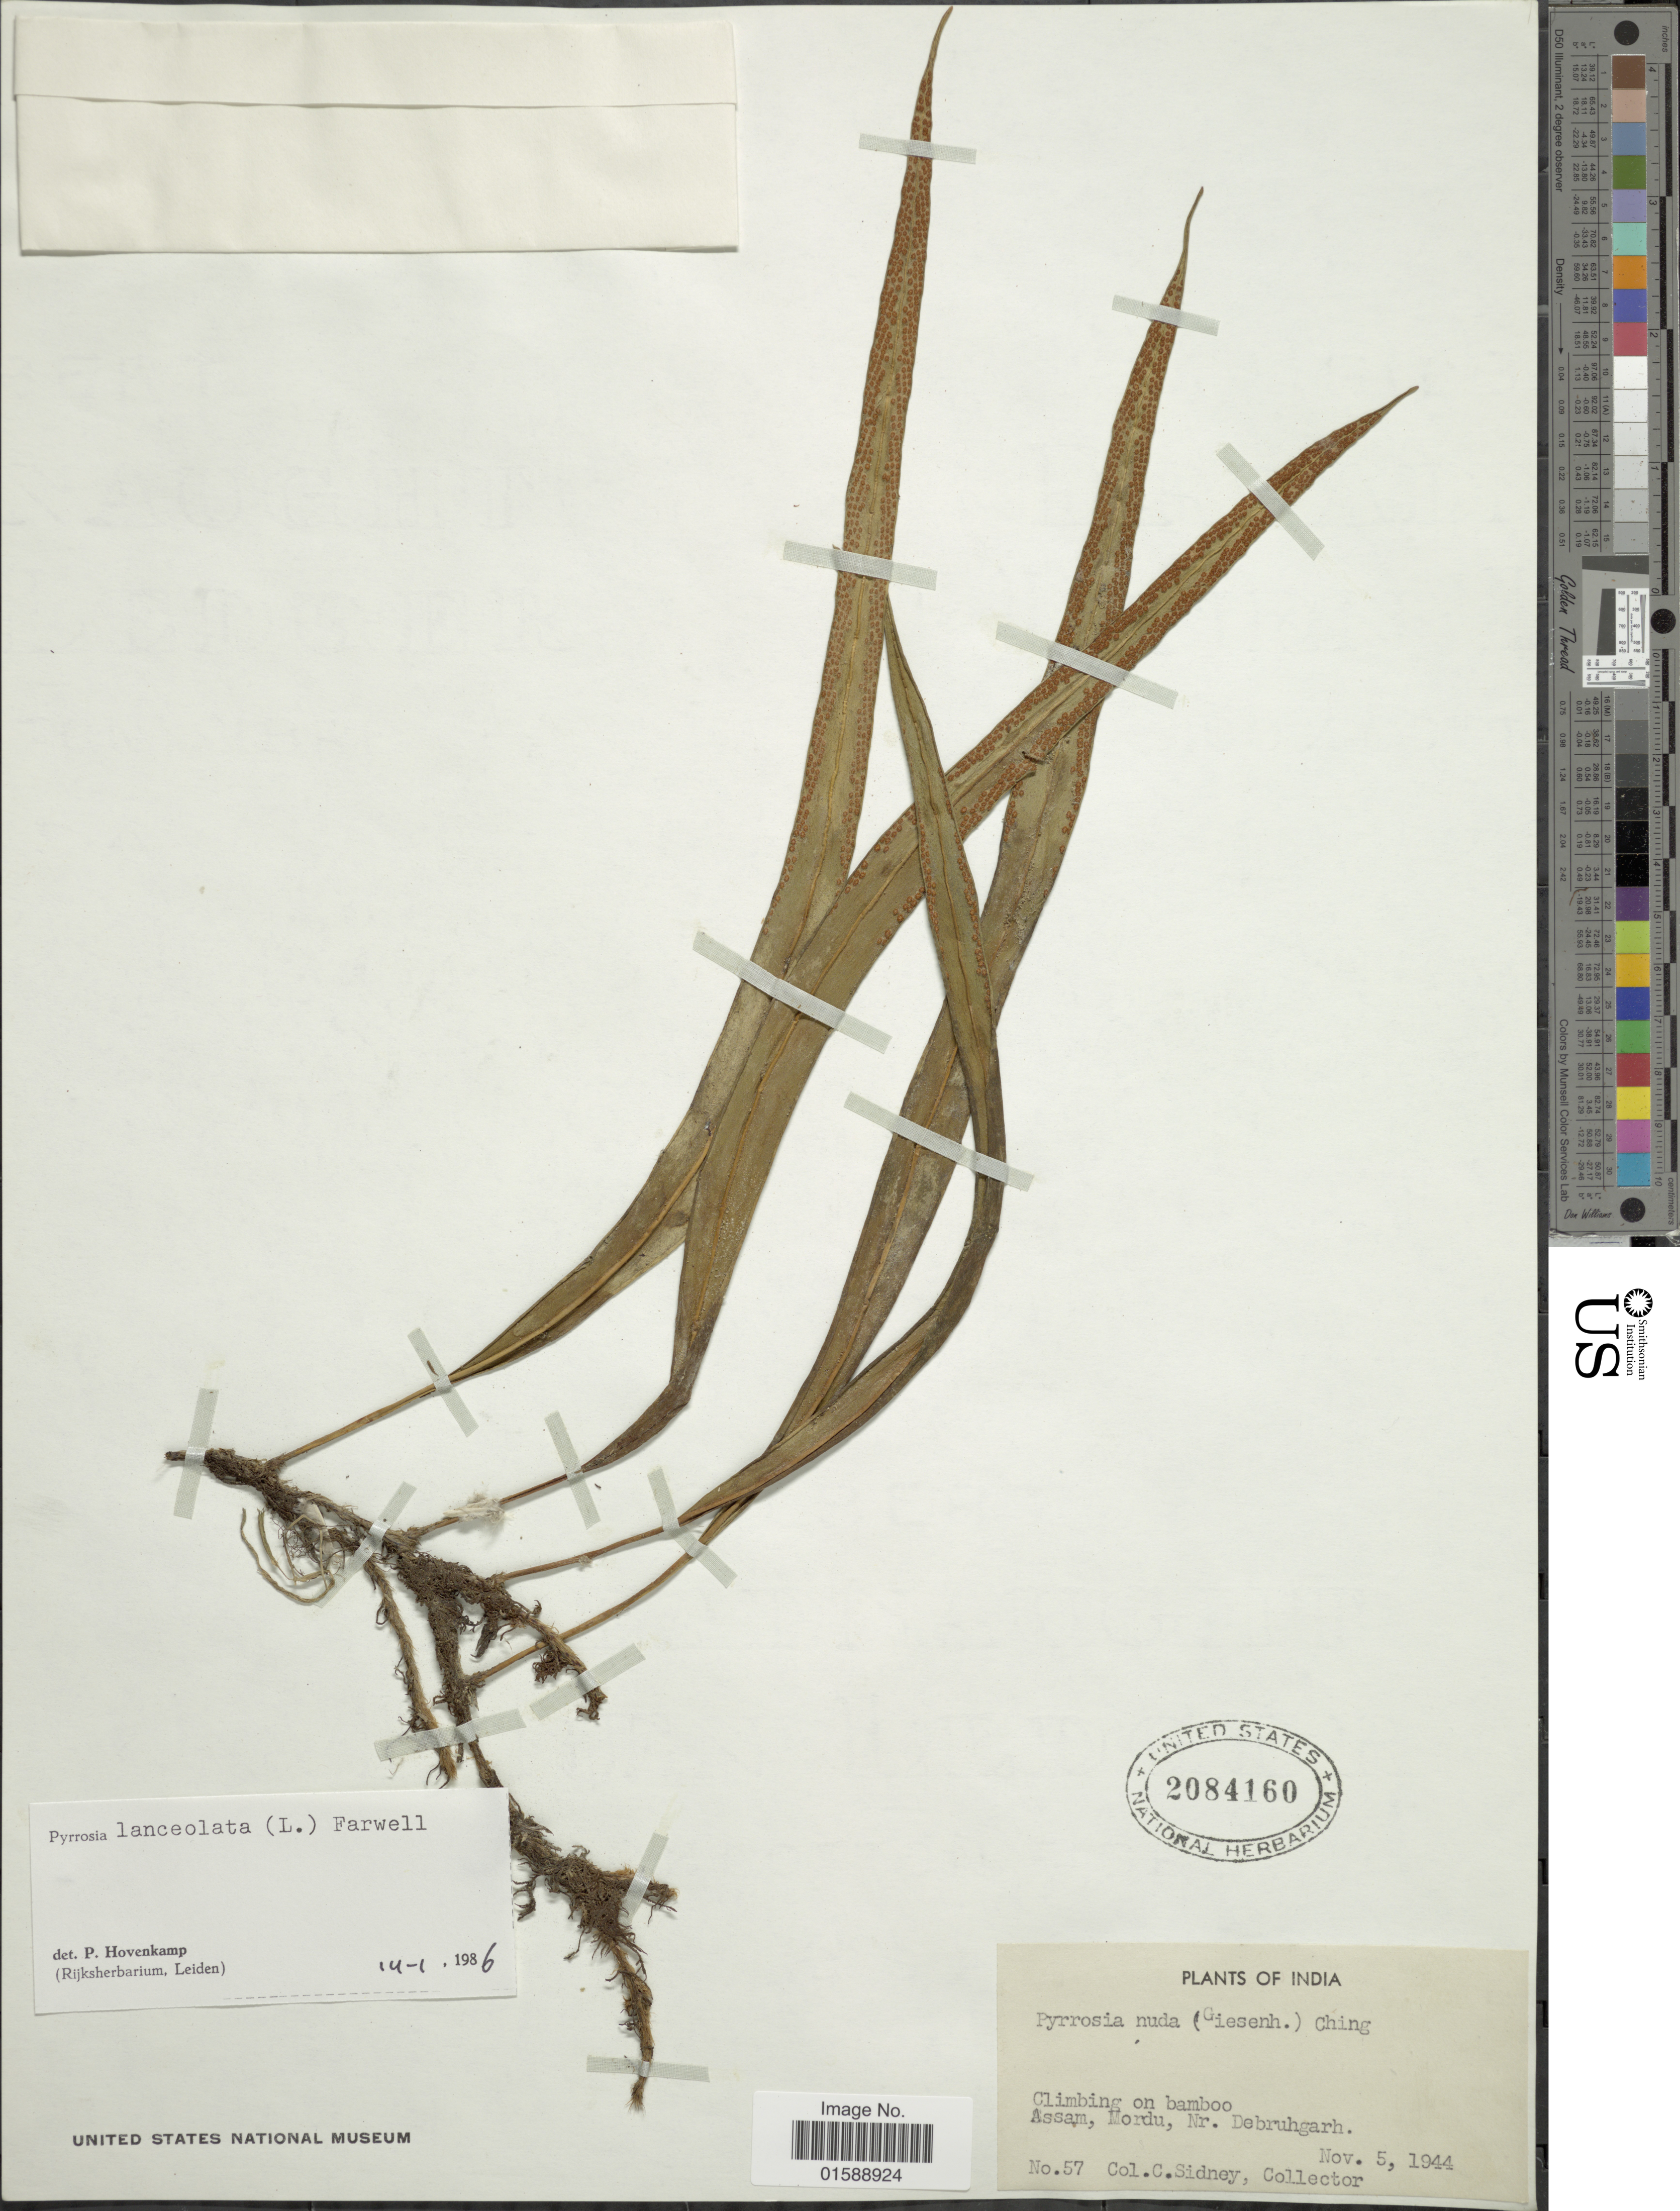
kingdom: Plantae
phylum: Tracheophyta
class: Polypodiopsida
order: Polypodiales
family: Polypodiaceae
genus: Pyrrosia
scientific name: Pyrrosia lanceolata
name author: (L.) Farw.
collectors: C. Sidney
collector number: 57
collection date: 1944-11-05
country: India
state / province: Assam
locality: Mordu, Nr. Debruhgarh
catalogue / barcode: US 2084160